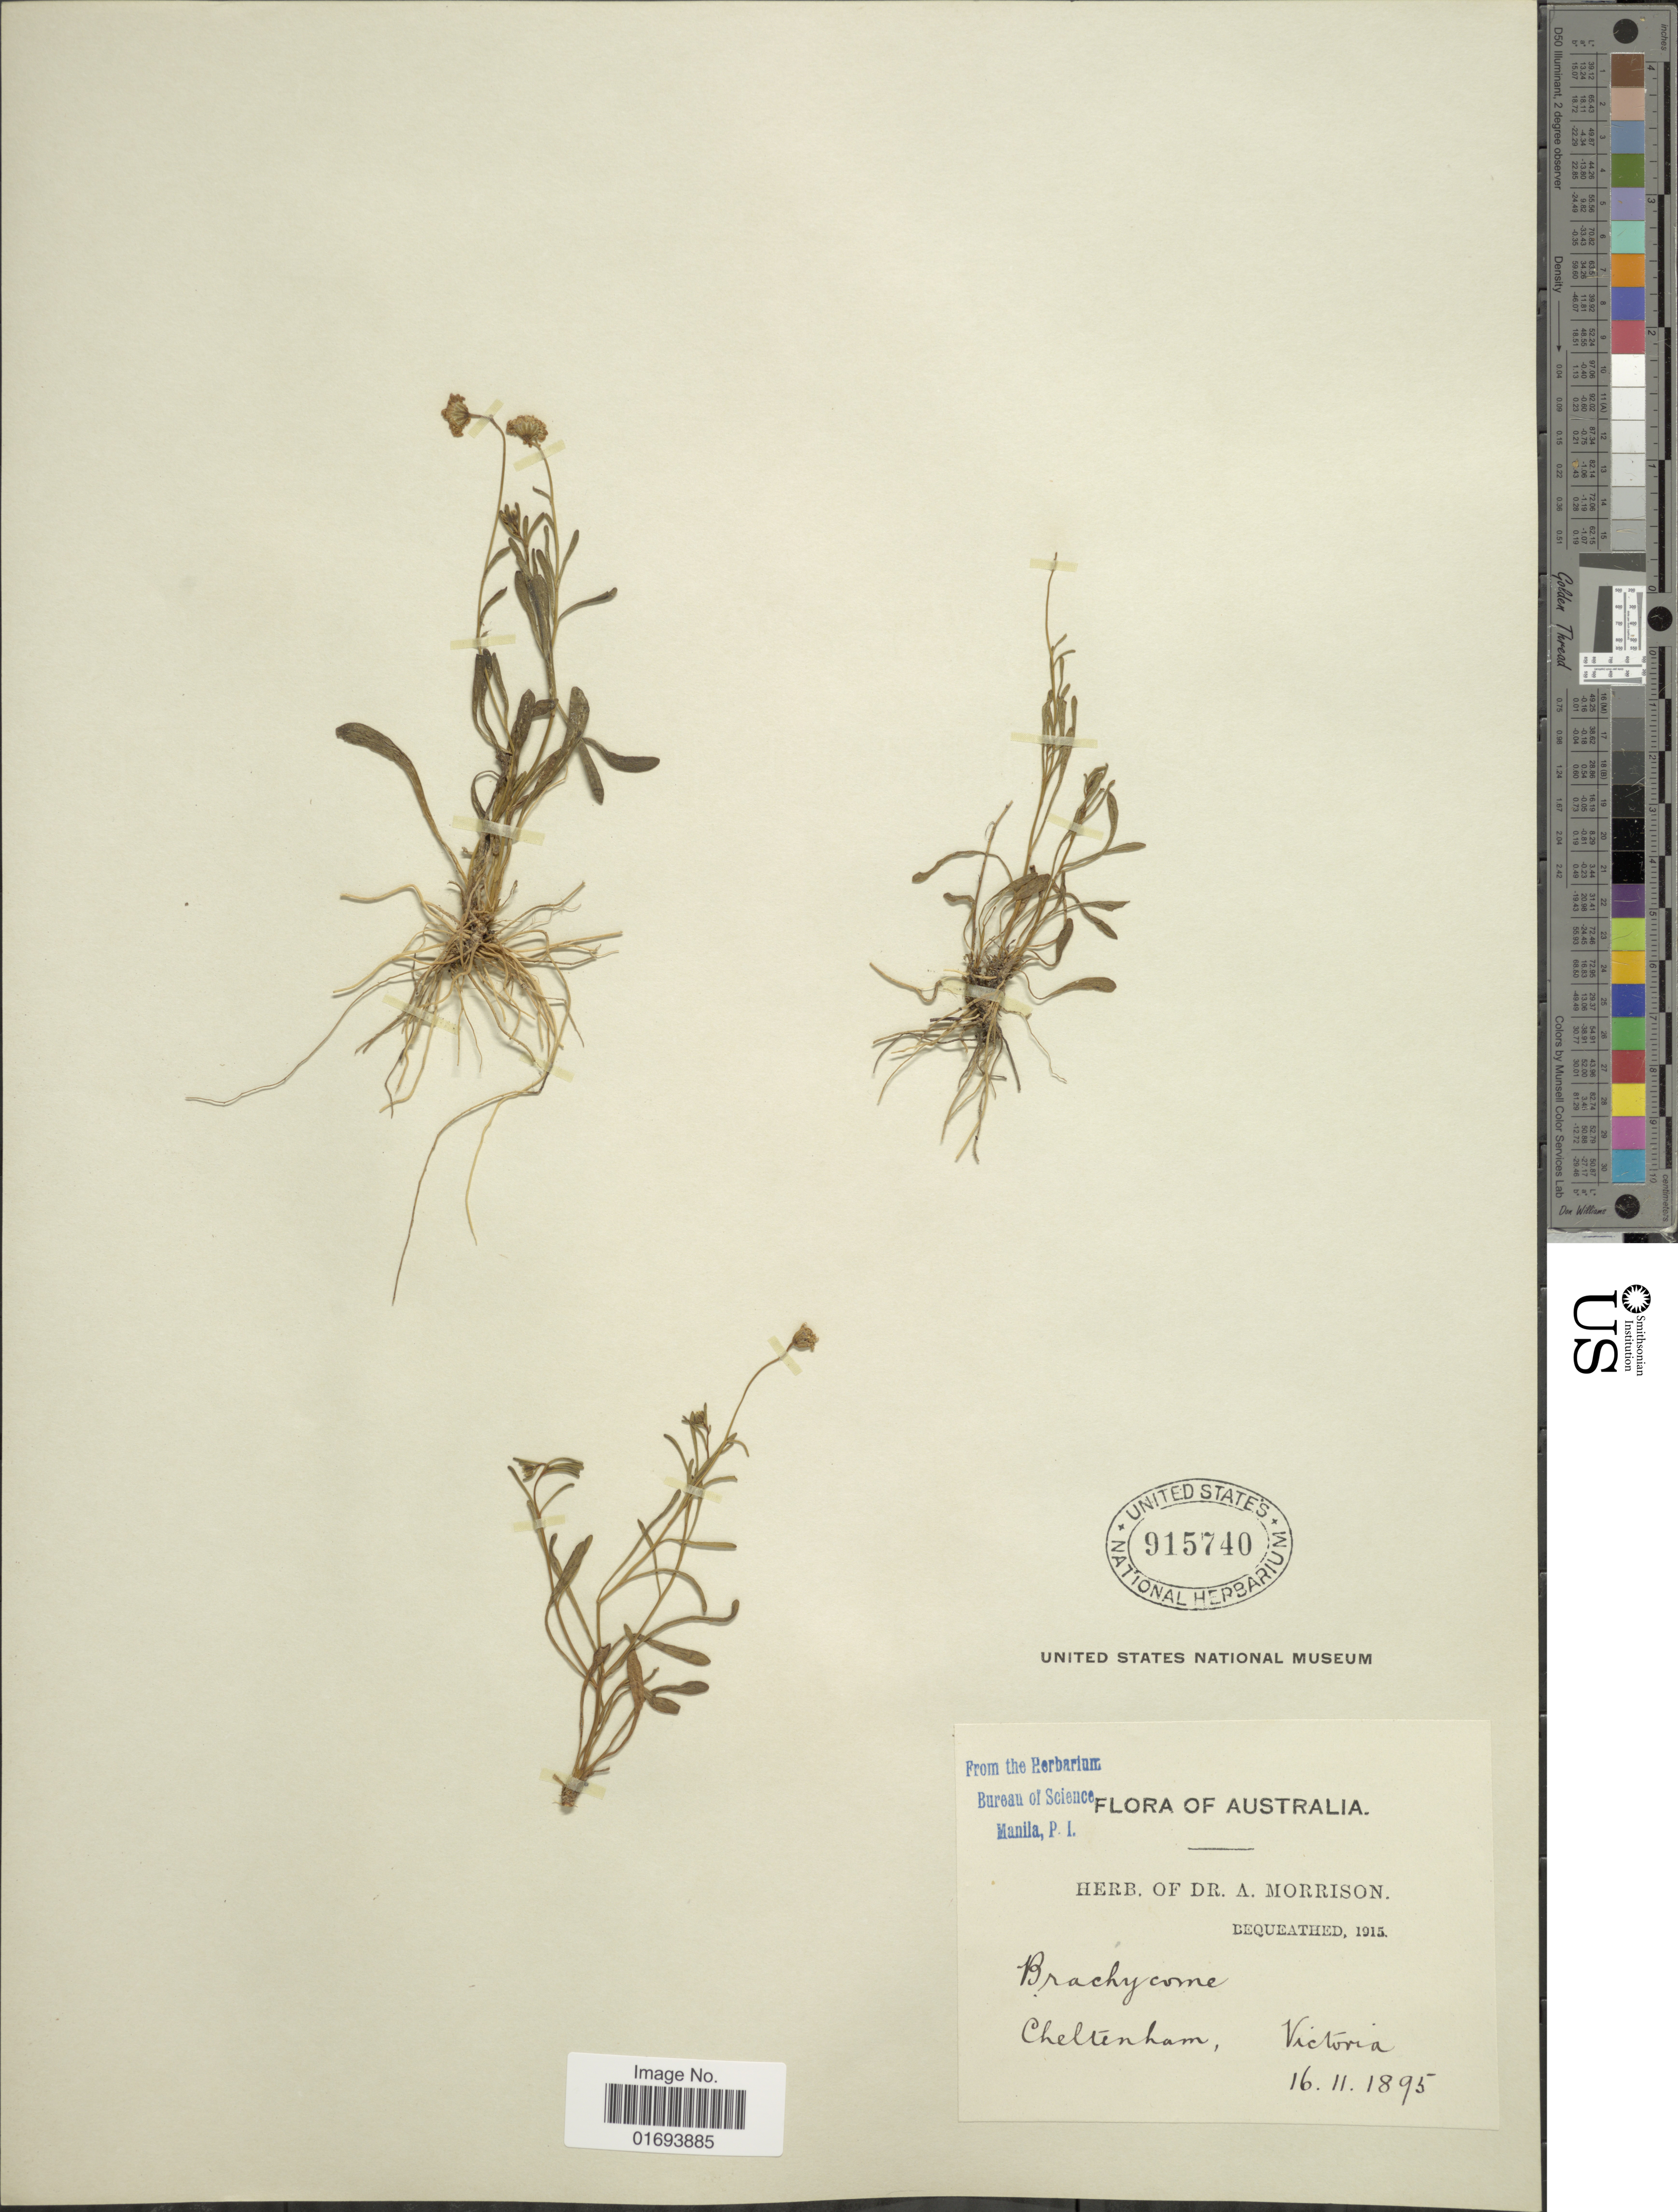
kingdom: Plantae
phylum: Tracheophyta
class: Magnoliopsida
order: Asterales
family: Asteraceae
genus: Brachyscome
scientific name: Brachyscome sp.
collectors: ex herb. Dr. A. Morrison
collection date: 1895-11-16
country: Australia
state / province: Victoria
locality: Australia. Cheltenham. Victoria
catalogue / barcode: US 915740